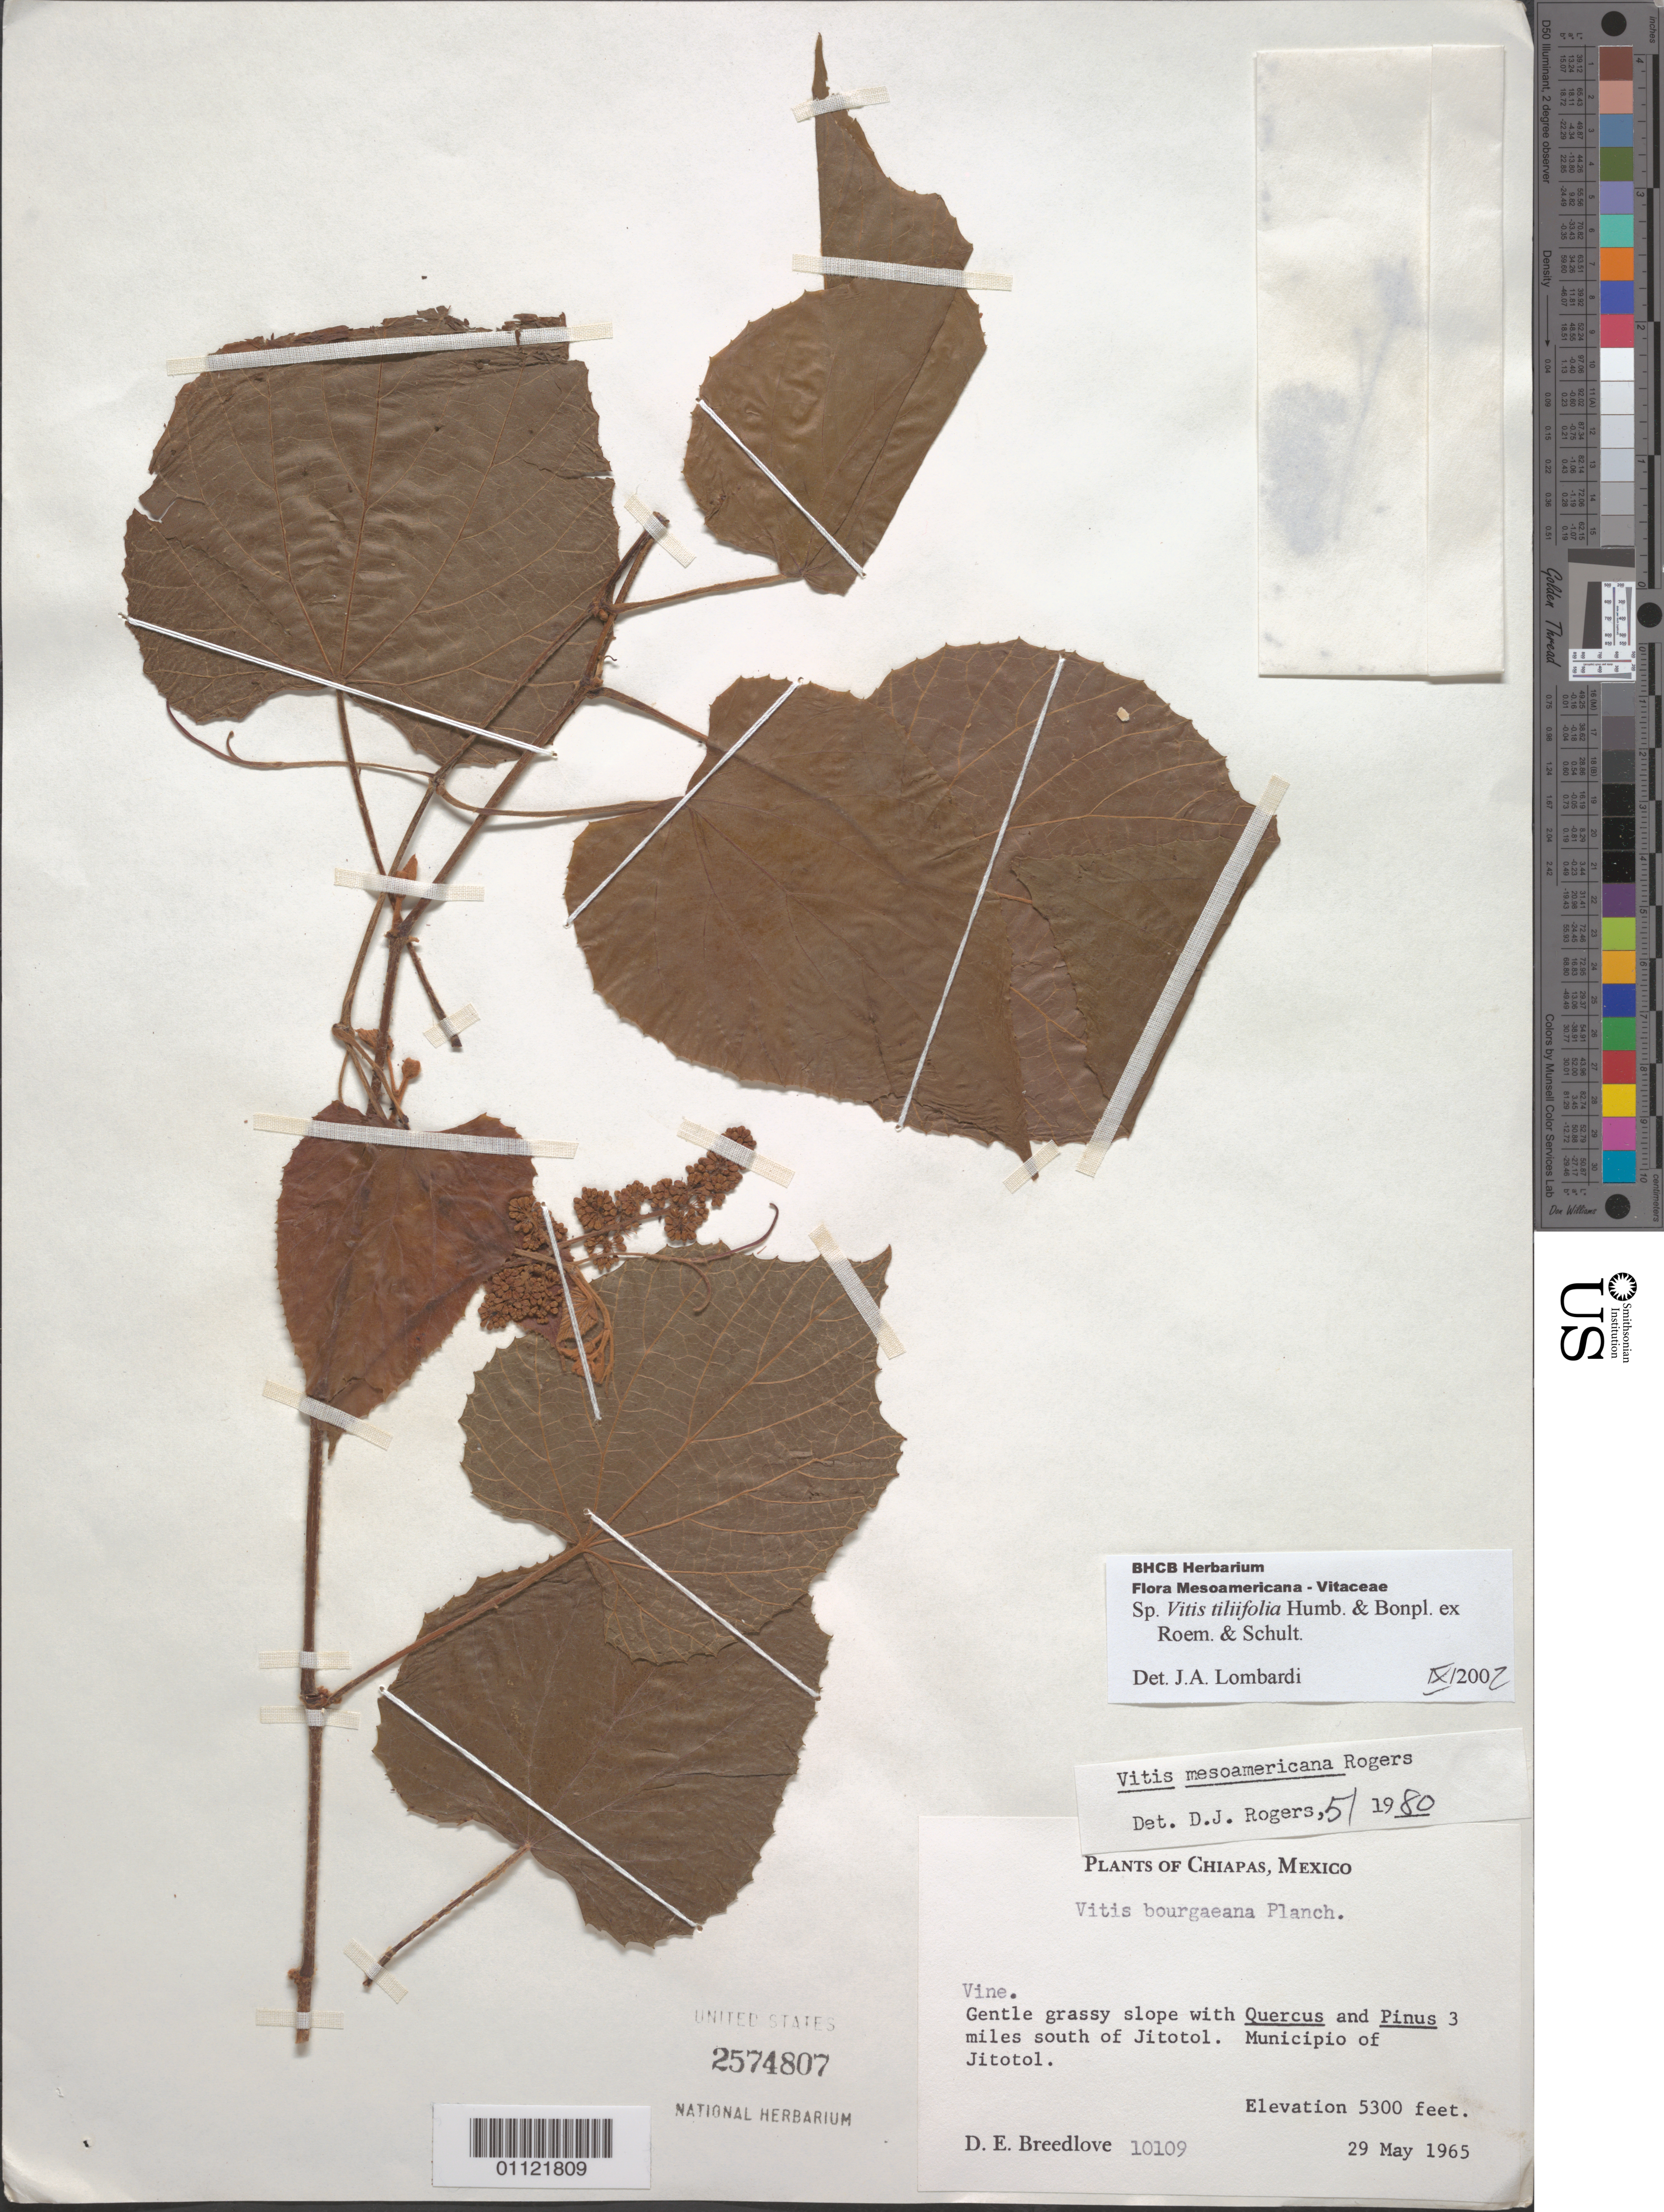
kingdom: Plantae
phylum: Tracheophyta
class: Magnoliopsida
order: Vitales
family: Vitaceae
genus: Vitis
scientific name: Vitis tiliifolia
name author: Humb. & Bonpl. ex Schult.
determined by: Lombardi, Julio A.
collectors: D. E. Breedlove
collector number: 10109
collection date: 1965-05-29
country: Mexico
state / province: Chiapas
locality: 3 miles south of Jitotol. Municipio of Jitotol.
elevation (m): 1615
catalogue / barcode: US 2574807